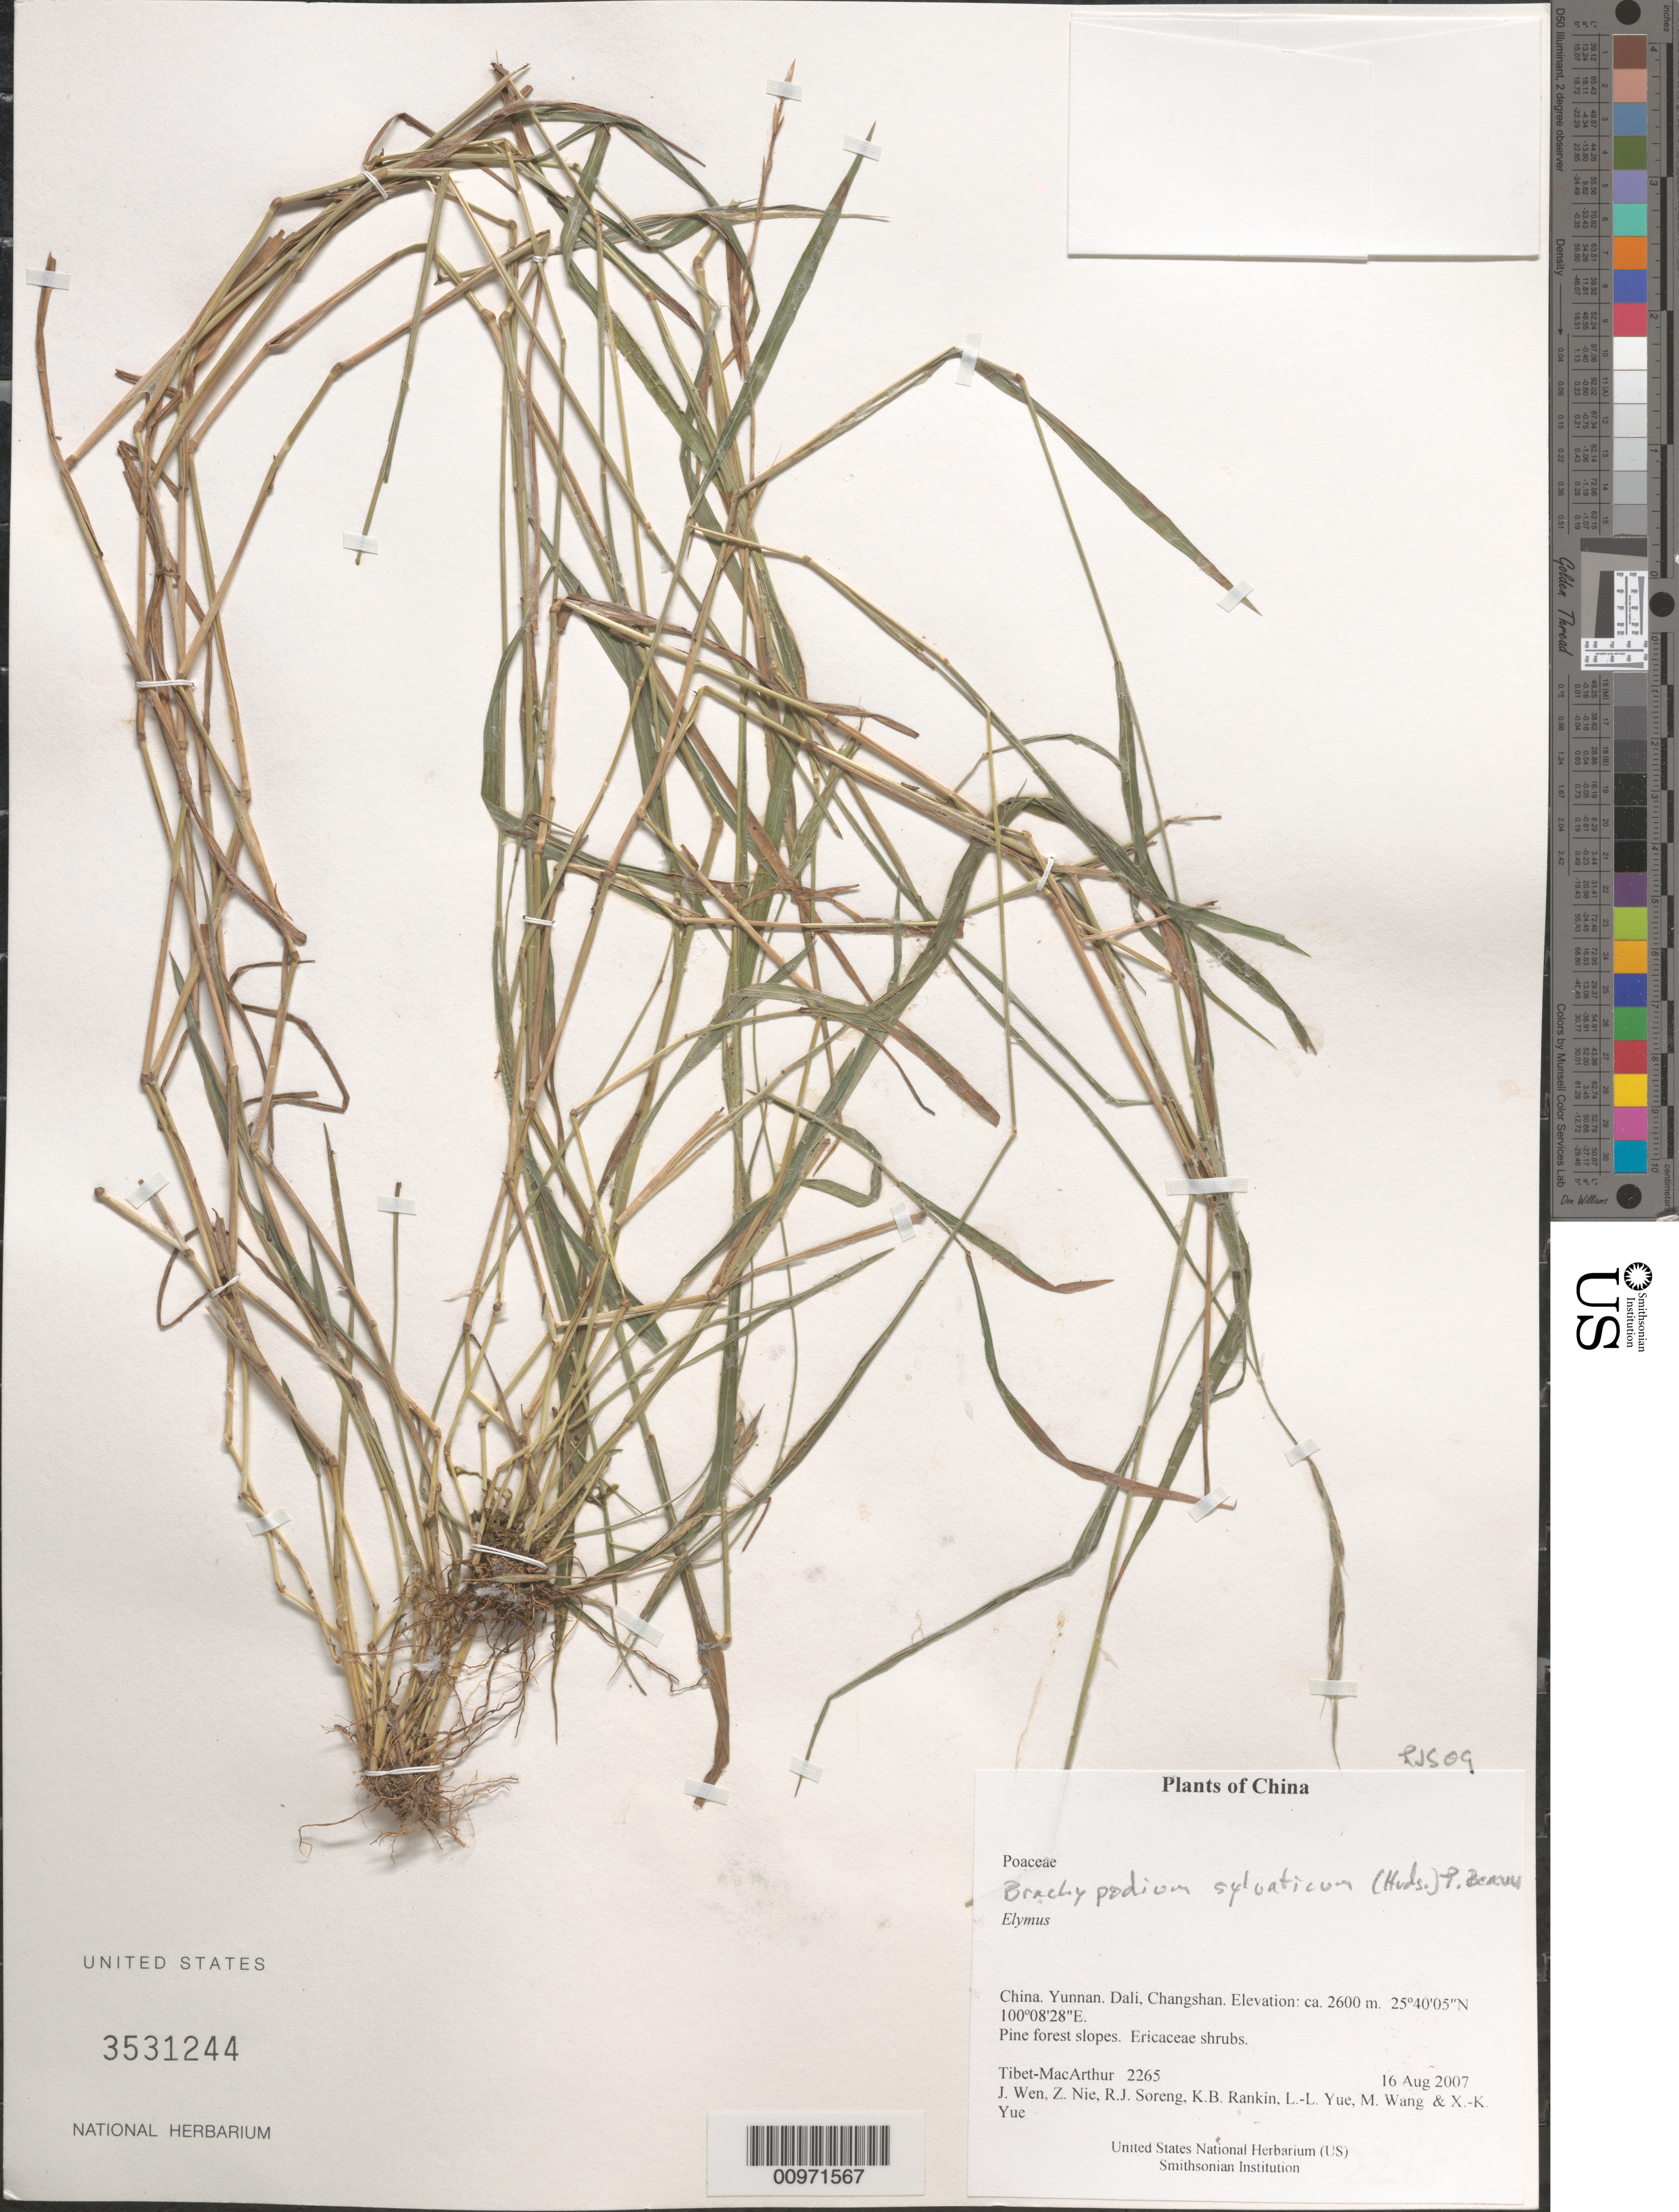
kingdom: Plantae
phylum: Tracheophyta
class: Liliopsida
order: Poales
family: Poaceae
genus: Brachypodium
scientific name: Brachypodium sylvaticum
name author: (Huds.) P. Beauv.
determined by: Soreng, Robert J., Research Associate (BOT), Smithsonian Institution - National Museum of Natural History (UNITED STATES)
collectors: Tibet-MacArthur, J. Wen, Z. Nie, R. J. Soreng, K. Rankin, L. Yue, M. Wang & X. Yue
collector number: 2265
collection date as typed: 16 Aug 2007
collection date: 2007-08-16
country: China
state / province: Yunnan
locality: Dali, Changshan.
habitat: Pine forest slopes. Ericaceae shrubs.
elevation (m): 2600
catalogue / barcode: US 3531244